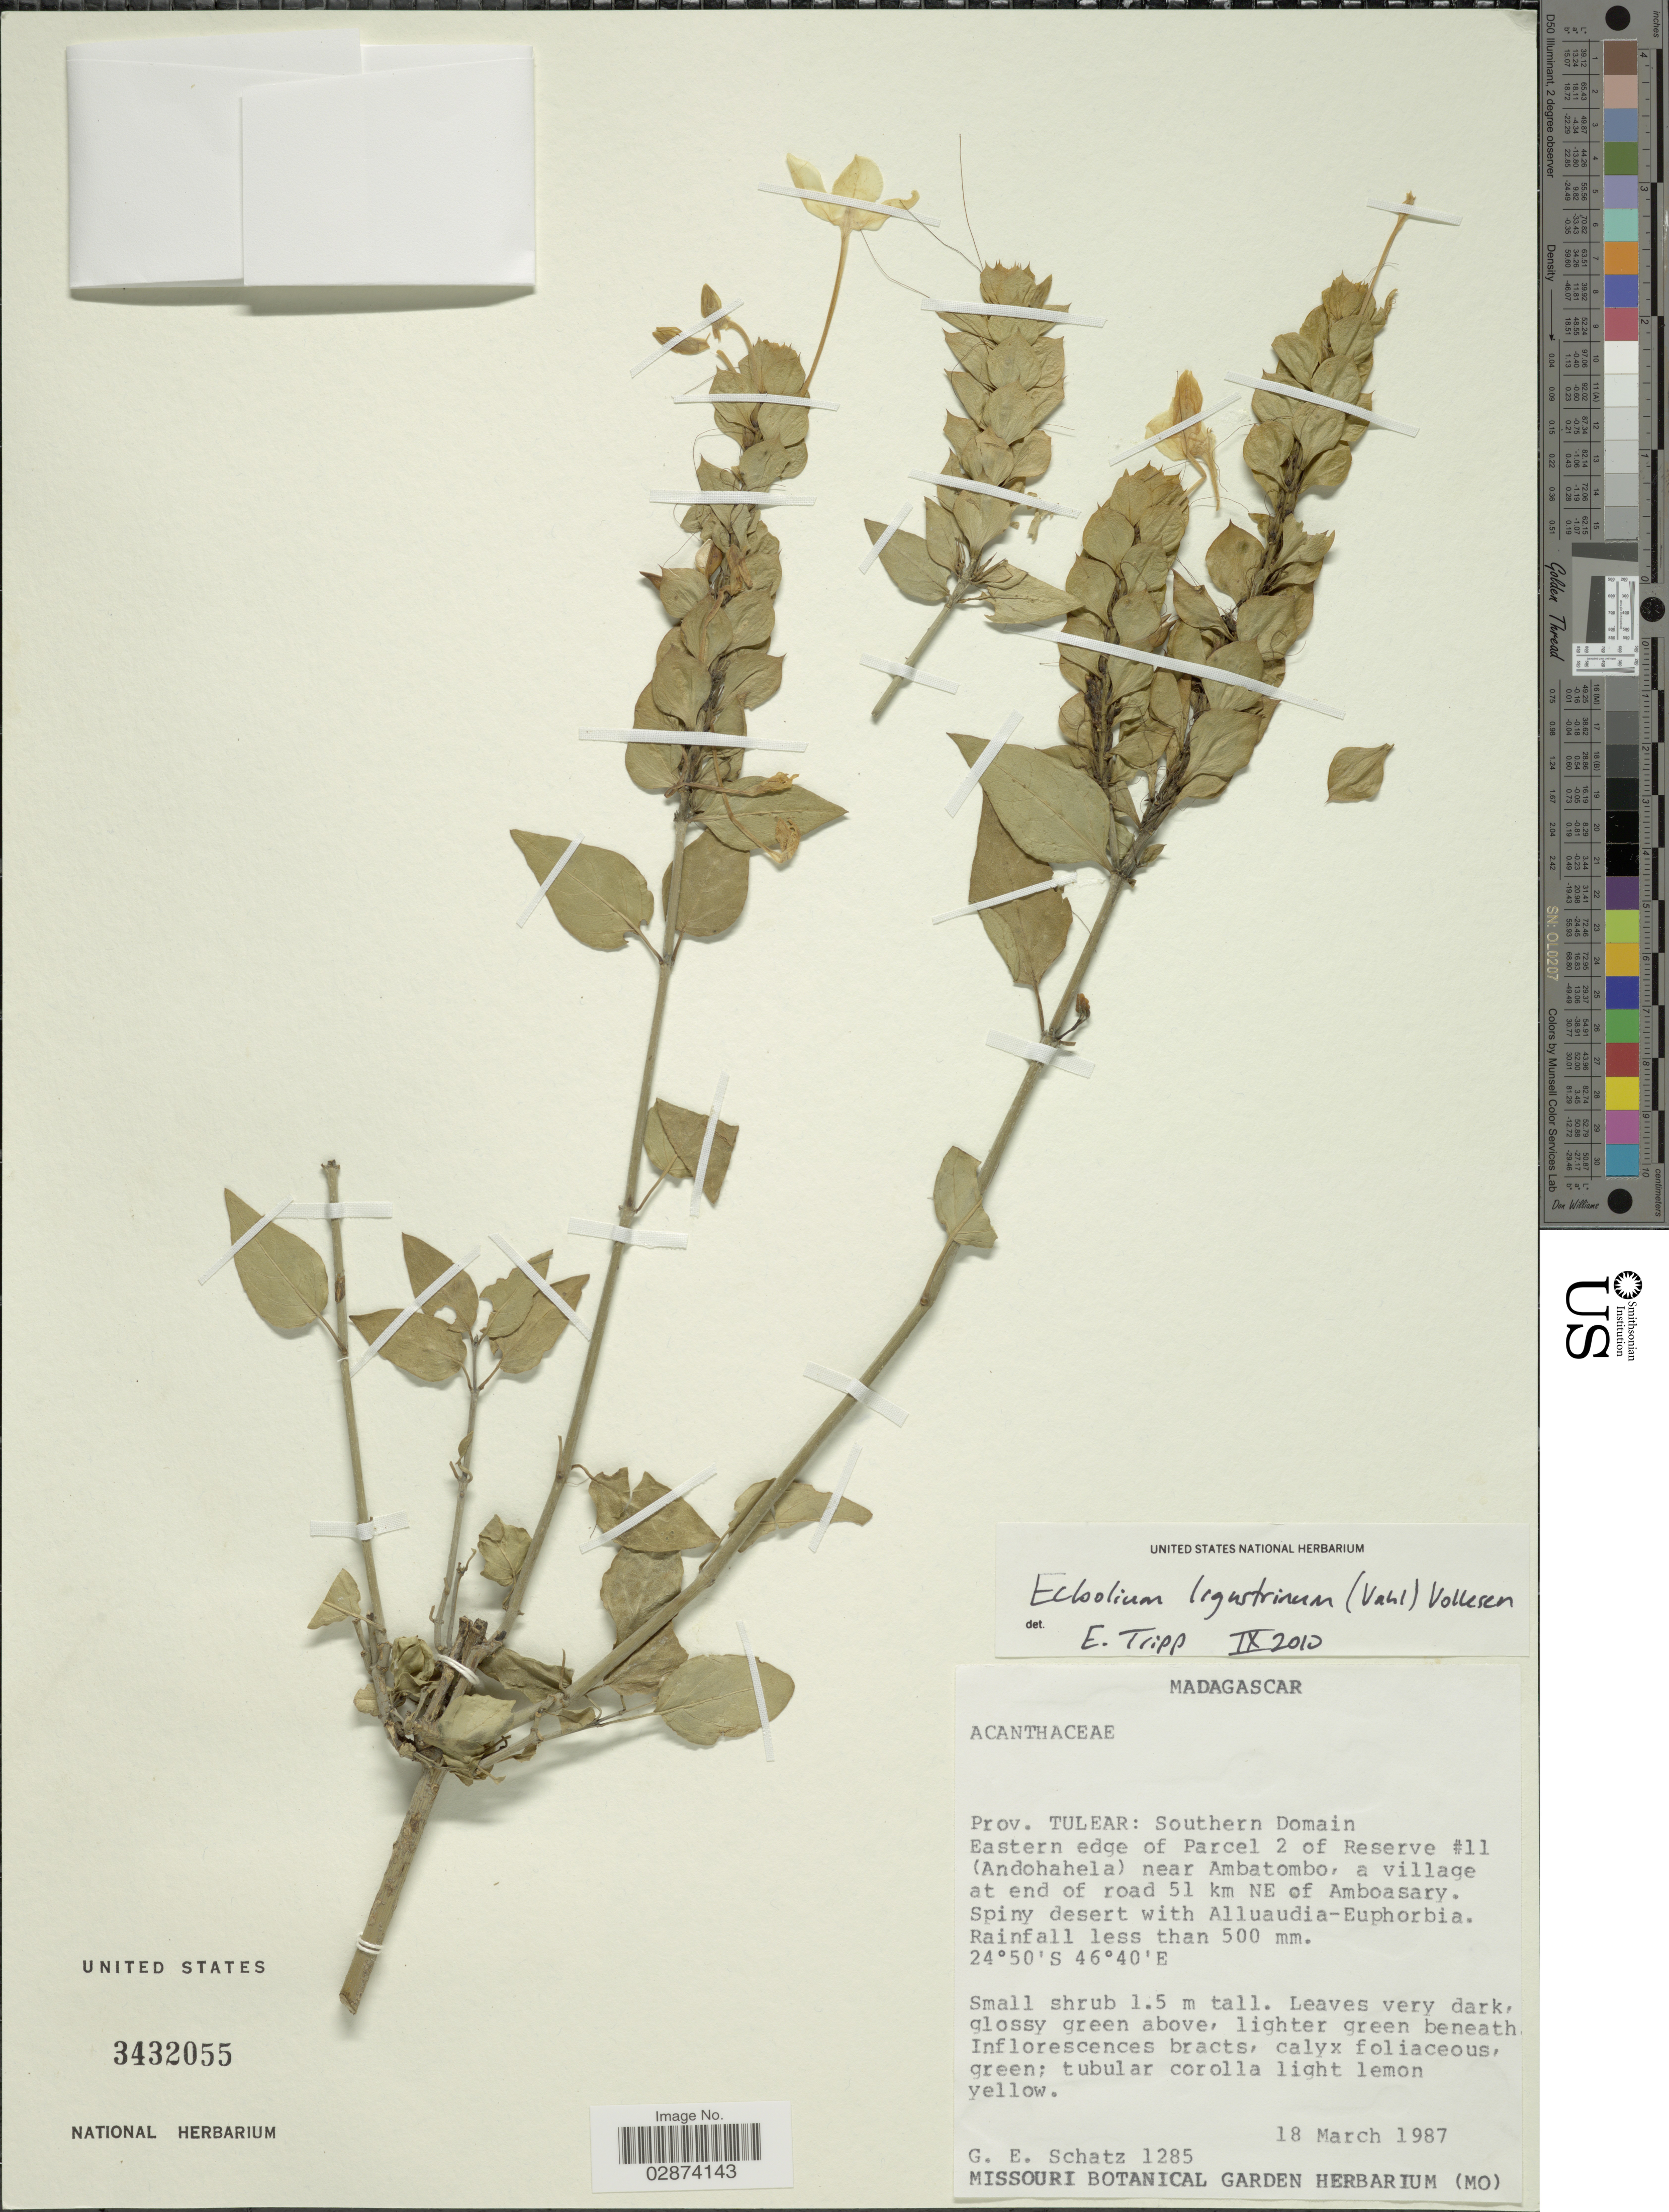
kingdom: Plantae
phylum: Tracheophyta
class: Magnoliopsida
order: Lamiales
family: Acanthaceae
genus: Ecbolium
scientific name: Ecbolium ligustrinum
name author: (Vahl) Vollesen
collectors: G. Schatz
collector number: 1285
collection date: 1987-03-18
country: Madagascar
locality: Prov. Tulear: Southern Domain Eastern edge of Parcel 2 of Reserve #11 (Andohahela) near Ambatombo, a village at end of road 51 km NE of Amboasary.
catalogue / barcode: US 3432055